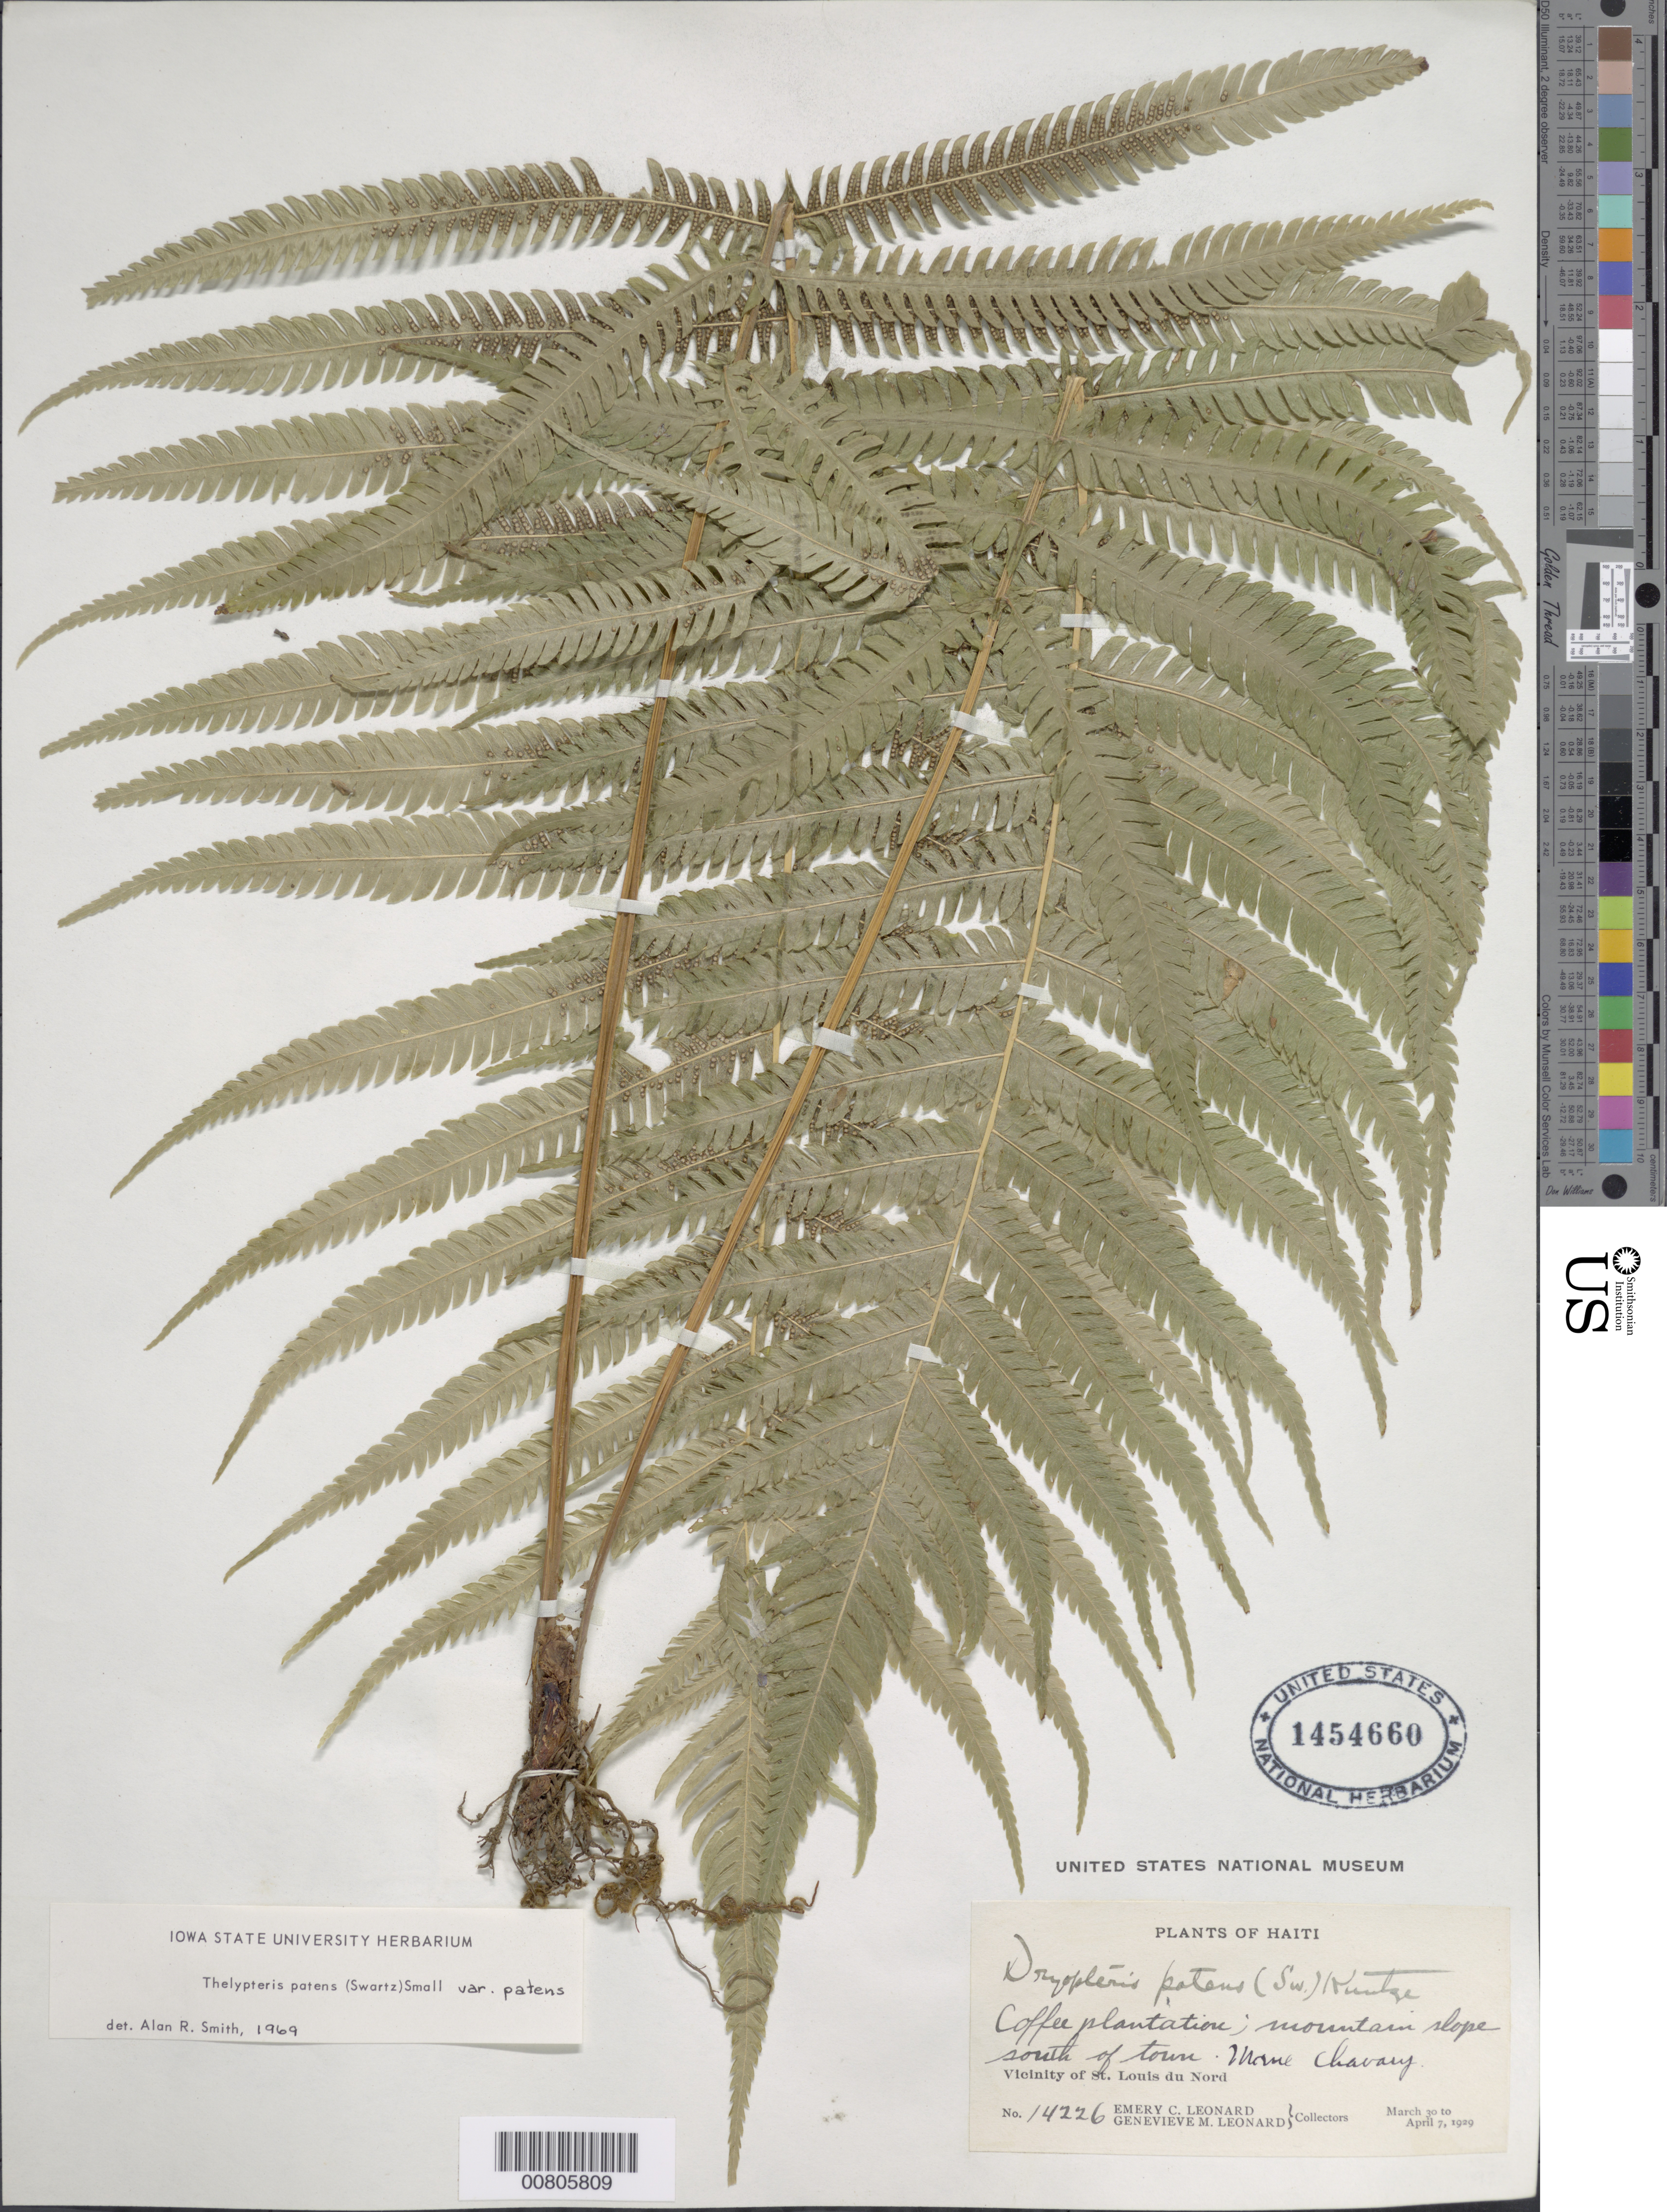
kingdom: Plantae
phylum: Tracheophyta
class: Polypodiopsida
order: Polypodiales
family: Thelypteridaceae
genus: Christella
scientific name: Christella patens var. patens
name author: (Sw.) Holttum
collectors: E. C. Leonard & G. M. Leonard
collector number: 14226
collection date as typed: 30 Mar 1939 to 07 Apr 1929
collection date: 1939-03-30/1939-04-07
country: Haiti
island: Hispaniola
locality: St. Louis du Nord vicinity, Morne Chavary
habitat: Coffee plantation; mountain slope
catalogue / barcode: US 1454660